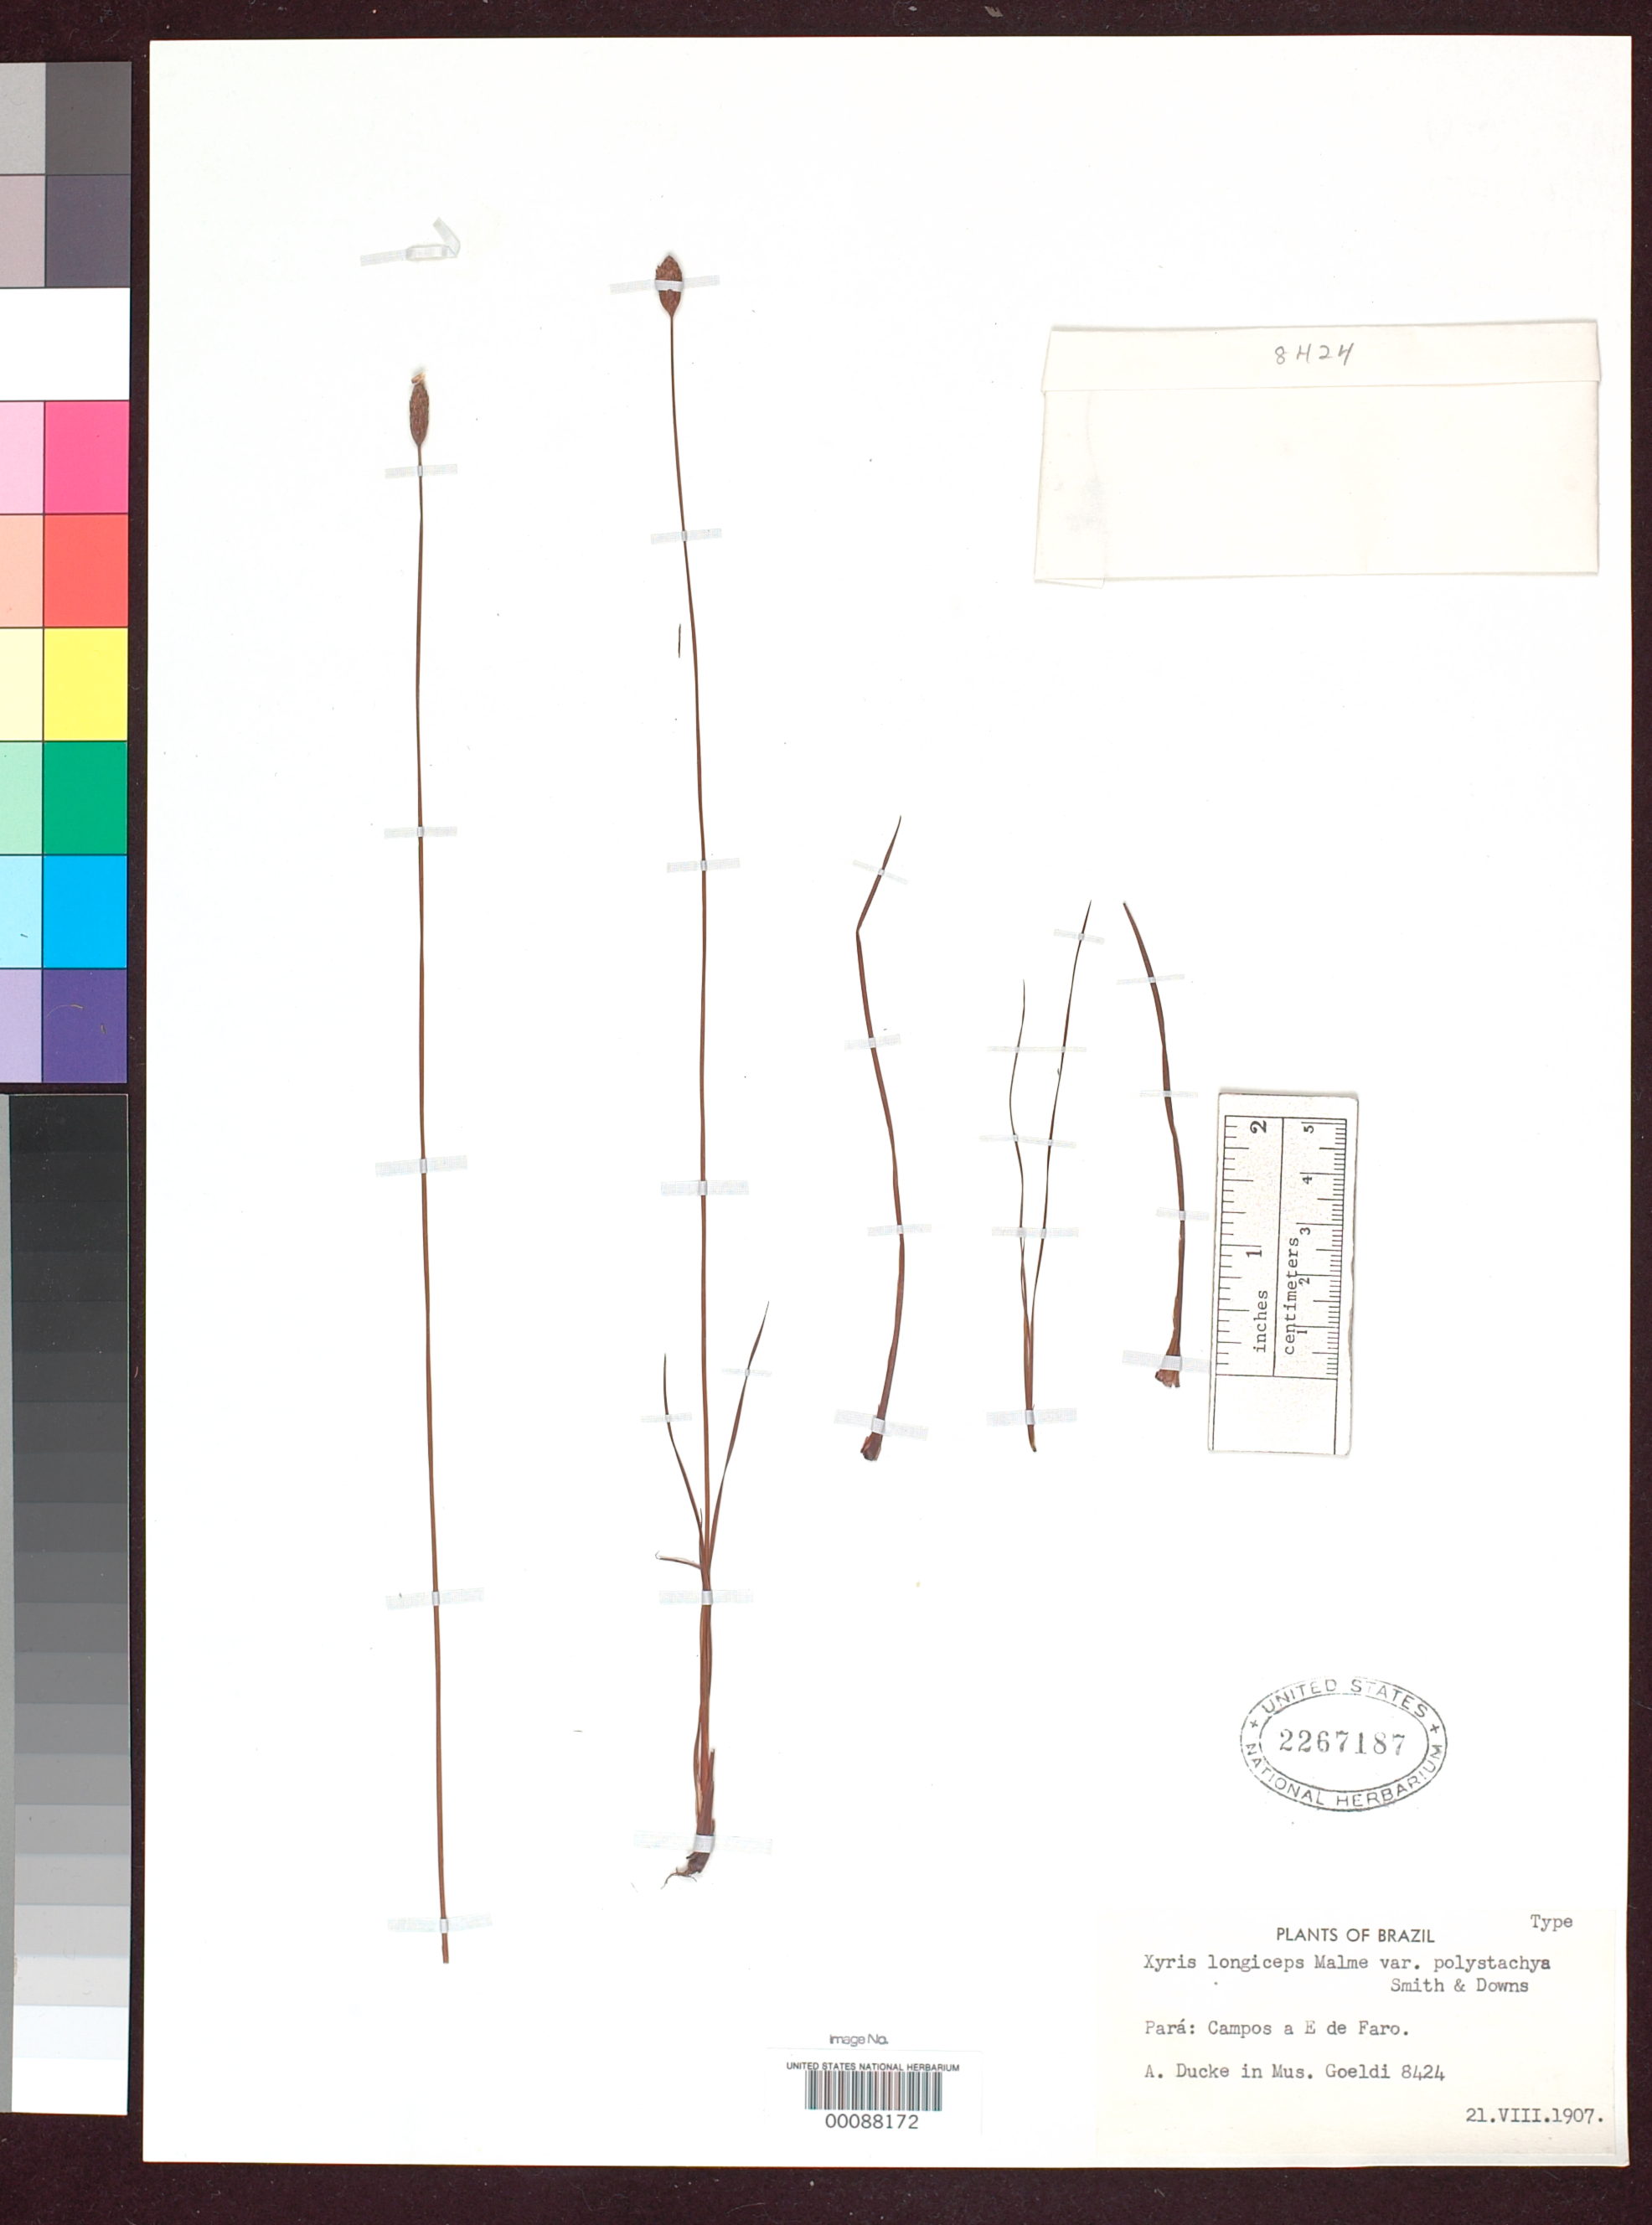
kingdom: Plantae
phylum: Tracheophyta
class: Liliopsida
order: Poales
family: Xyridaceae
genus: Xyris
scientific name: Xyris longiceps var. polystachya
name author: L.B. Sm. & Downs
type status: Holotype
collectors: A. Ducke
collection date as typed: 21 Aug 1907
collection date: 1907-08-21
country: Brazil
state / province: Pará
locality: Campos, east of Faro.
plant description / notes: Specimen not found in type herbarium & no record of loan, March 2013.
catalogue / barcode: US 2267187